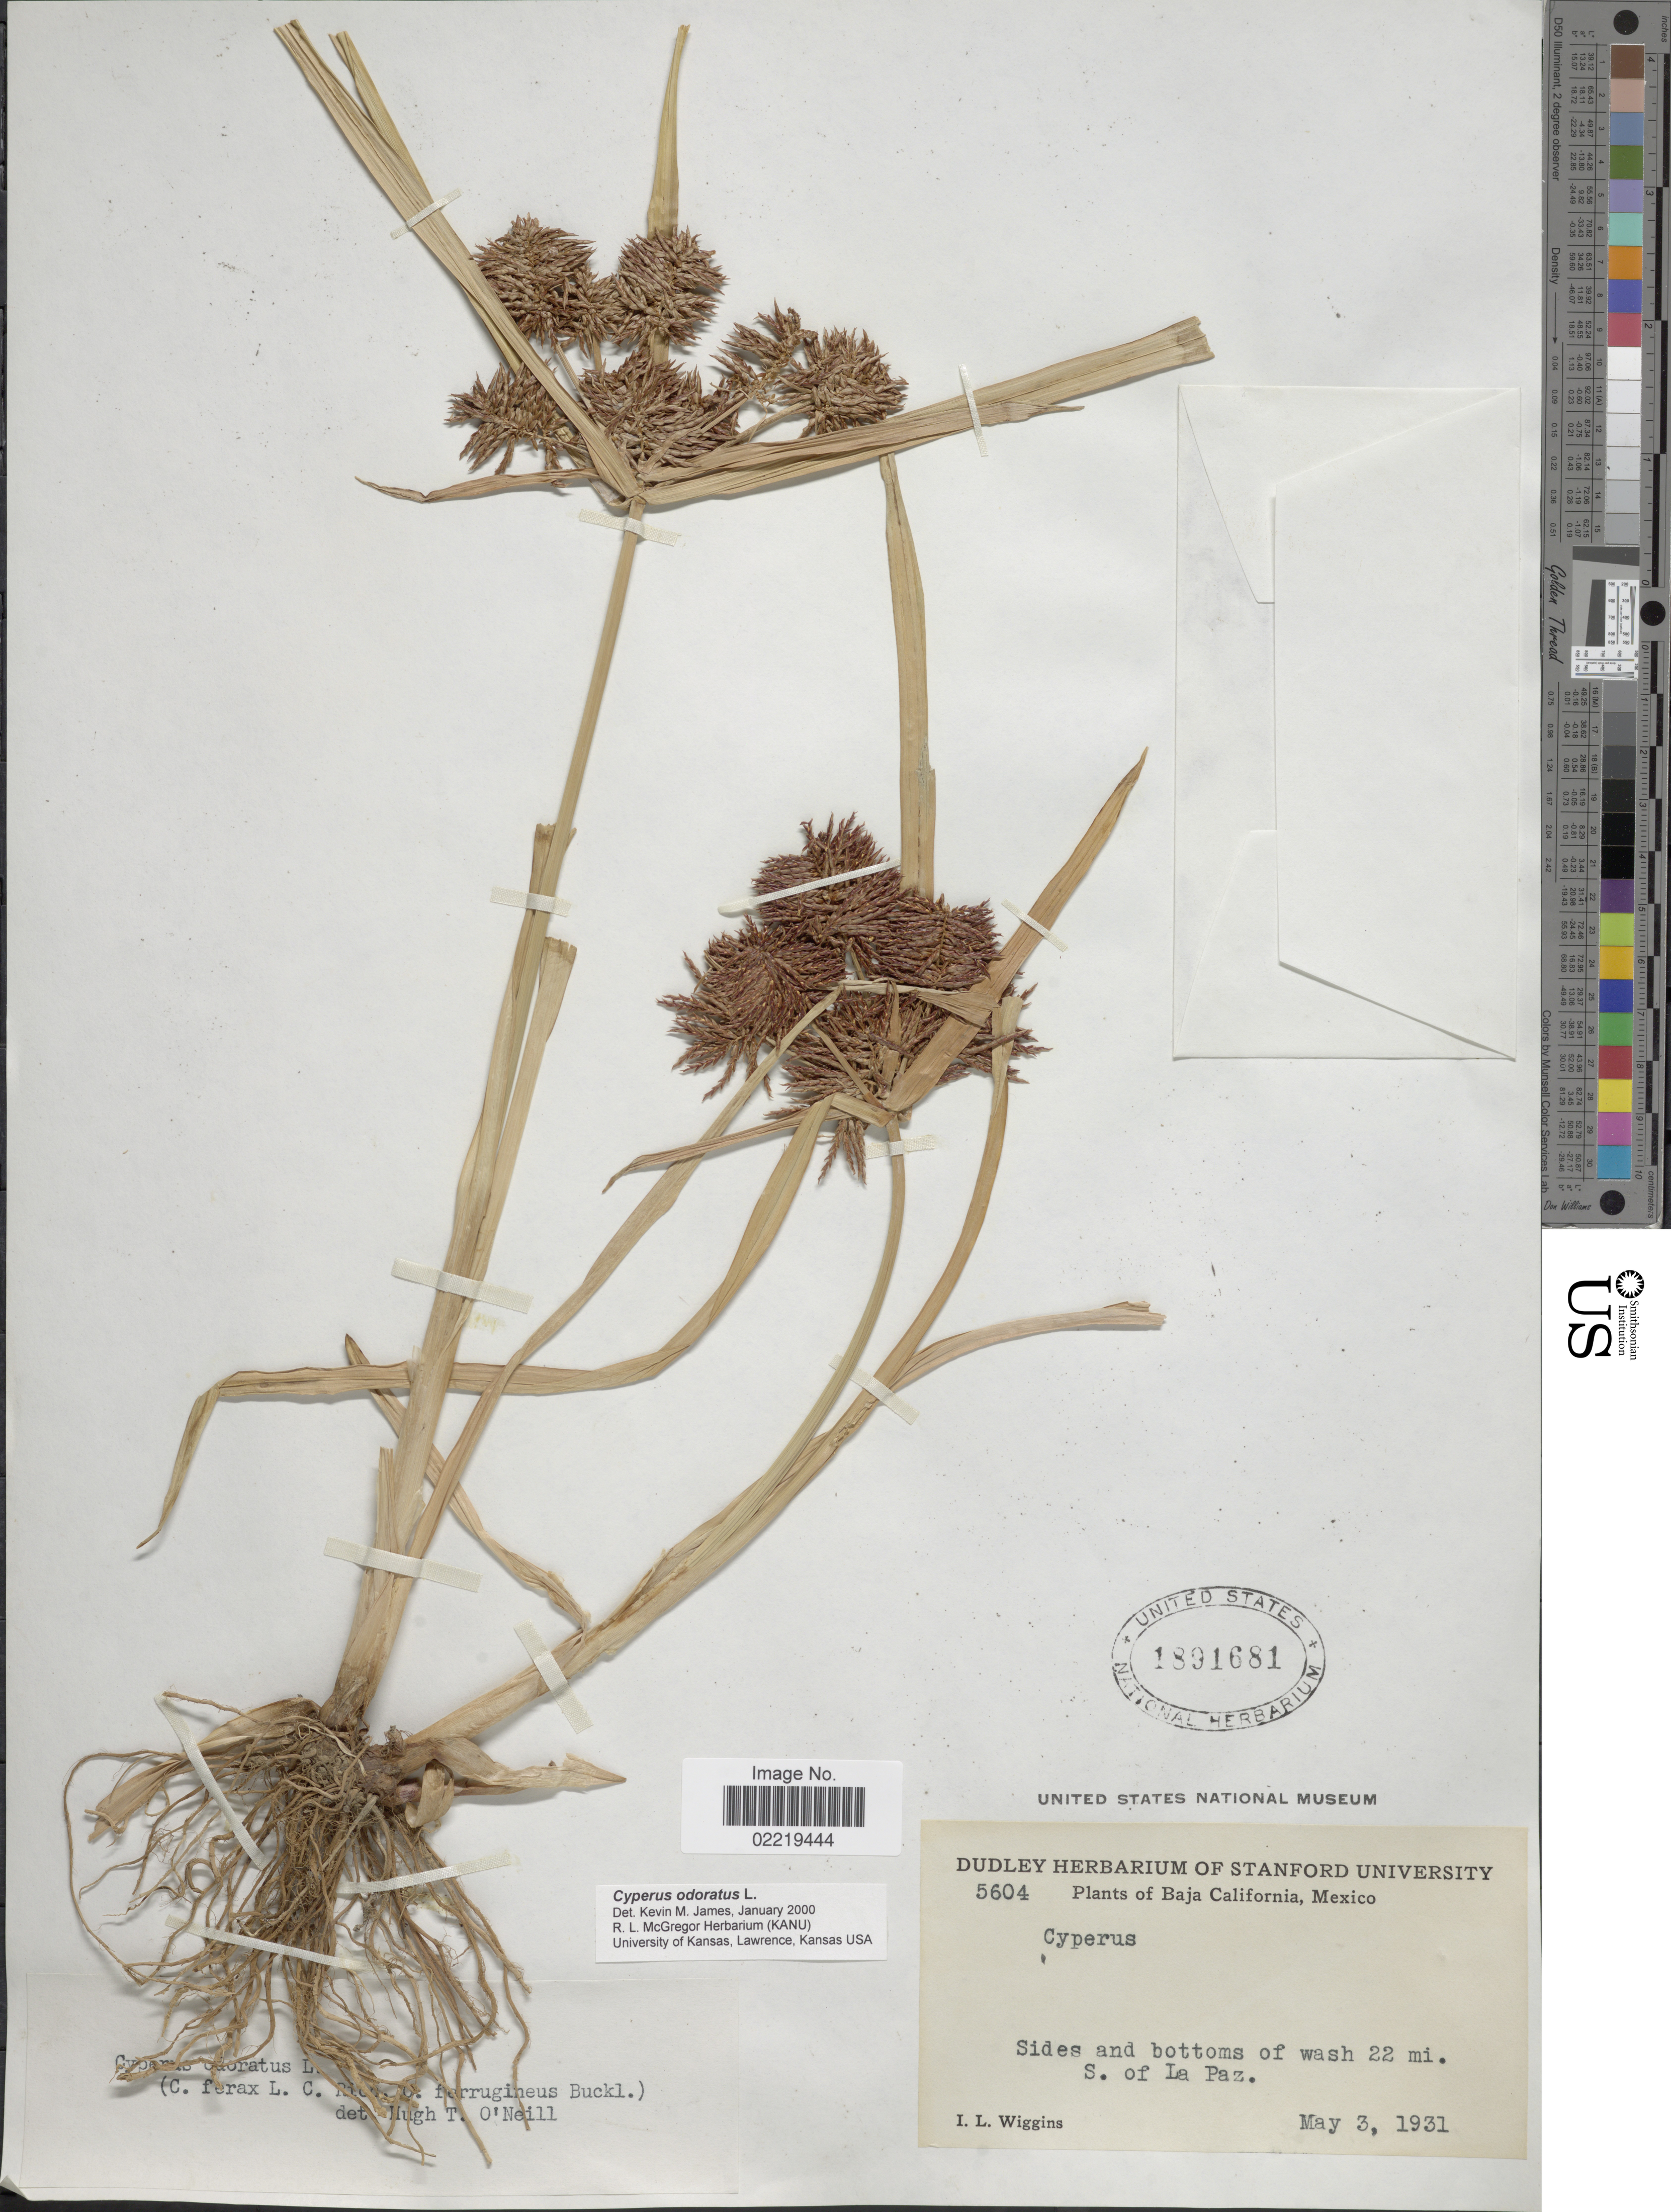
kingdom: Plantae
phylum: Tracheophyta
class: Liliopsida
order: Poales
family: Cyperaceae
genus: Cyperus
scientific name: Cyperus odoratus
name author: L.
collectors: I. L. Wiggins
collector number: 5604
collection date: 1931-05-03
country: Mexico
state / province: Baja California Sur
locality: Sides and bottoms of wash 22 mi. S. of La Paz.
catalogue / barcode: US 1891681